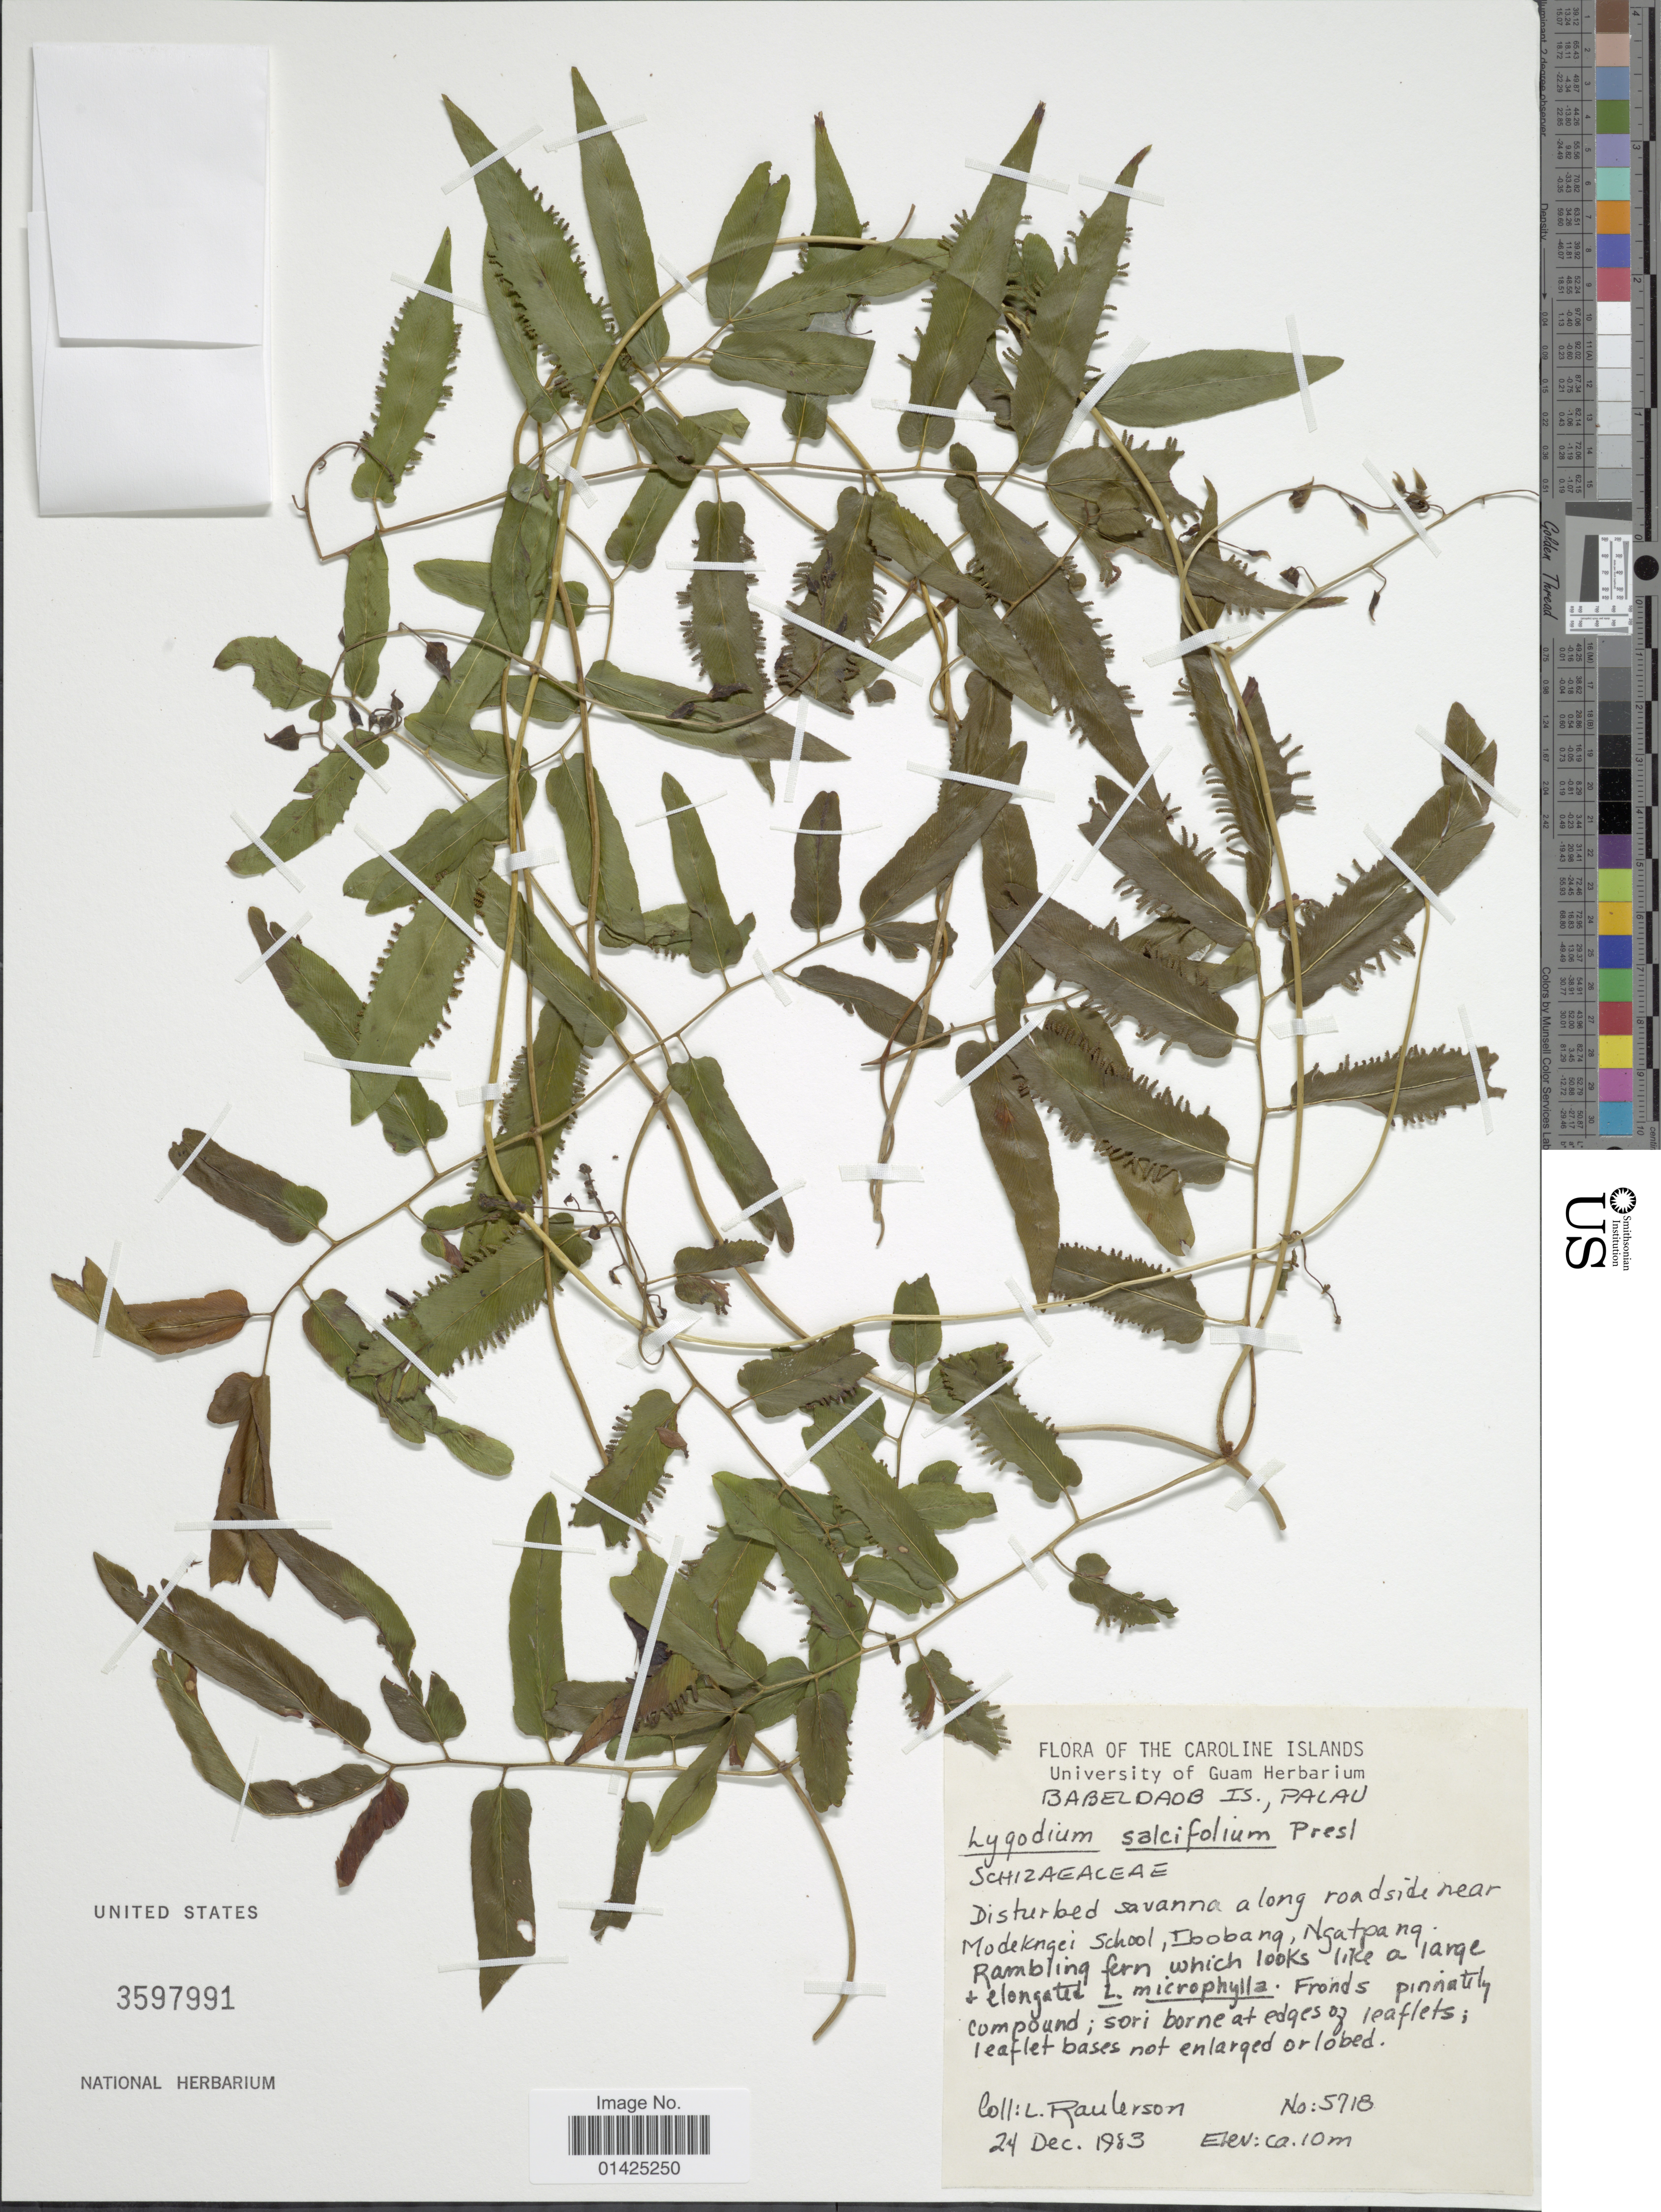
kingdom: Plantae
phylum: Tracheophyta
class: Polypodiopsida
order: Schizaeales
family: Lygodiaceae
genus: Lygodium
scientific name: Lygodium sailcifolium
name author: C. Presl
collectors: L. Raulerson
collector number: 5718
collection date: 1983-12-24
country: Palau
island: Babeldaob [Babelthuap]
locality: Babeldoab Is., Palau, Disturbed savanna along roadside near Modenkngei School, Ibobang, Ngatpang.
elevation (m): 10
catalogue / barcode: US 3597991